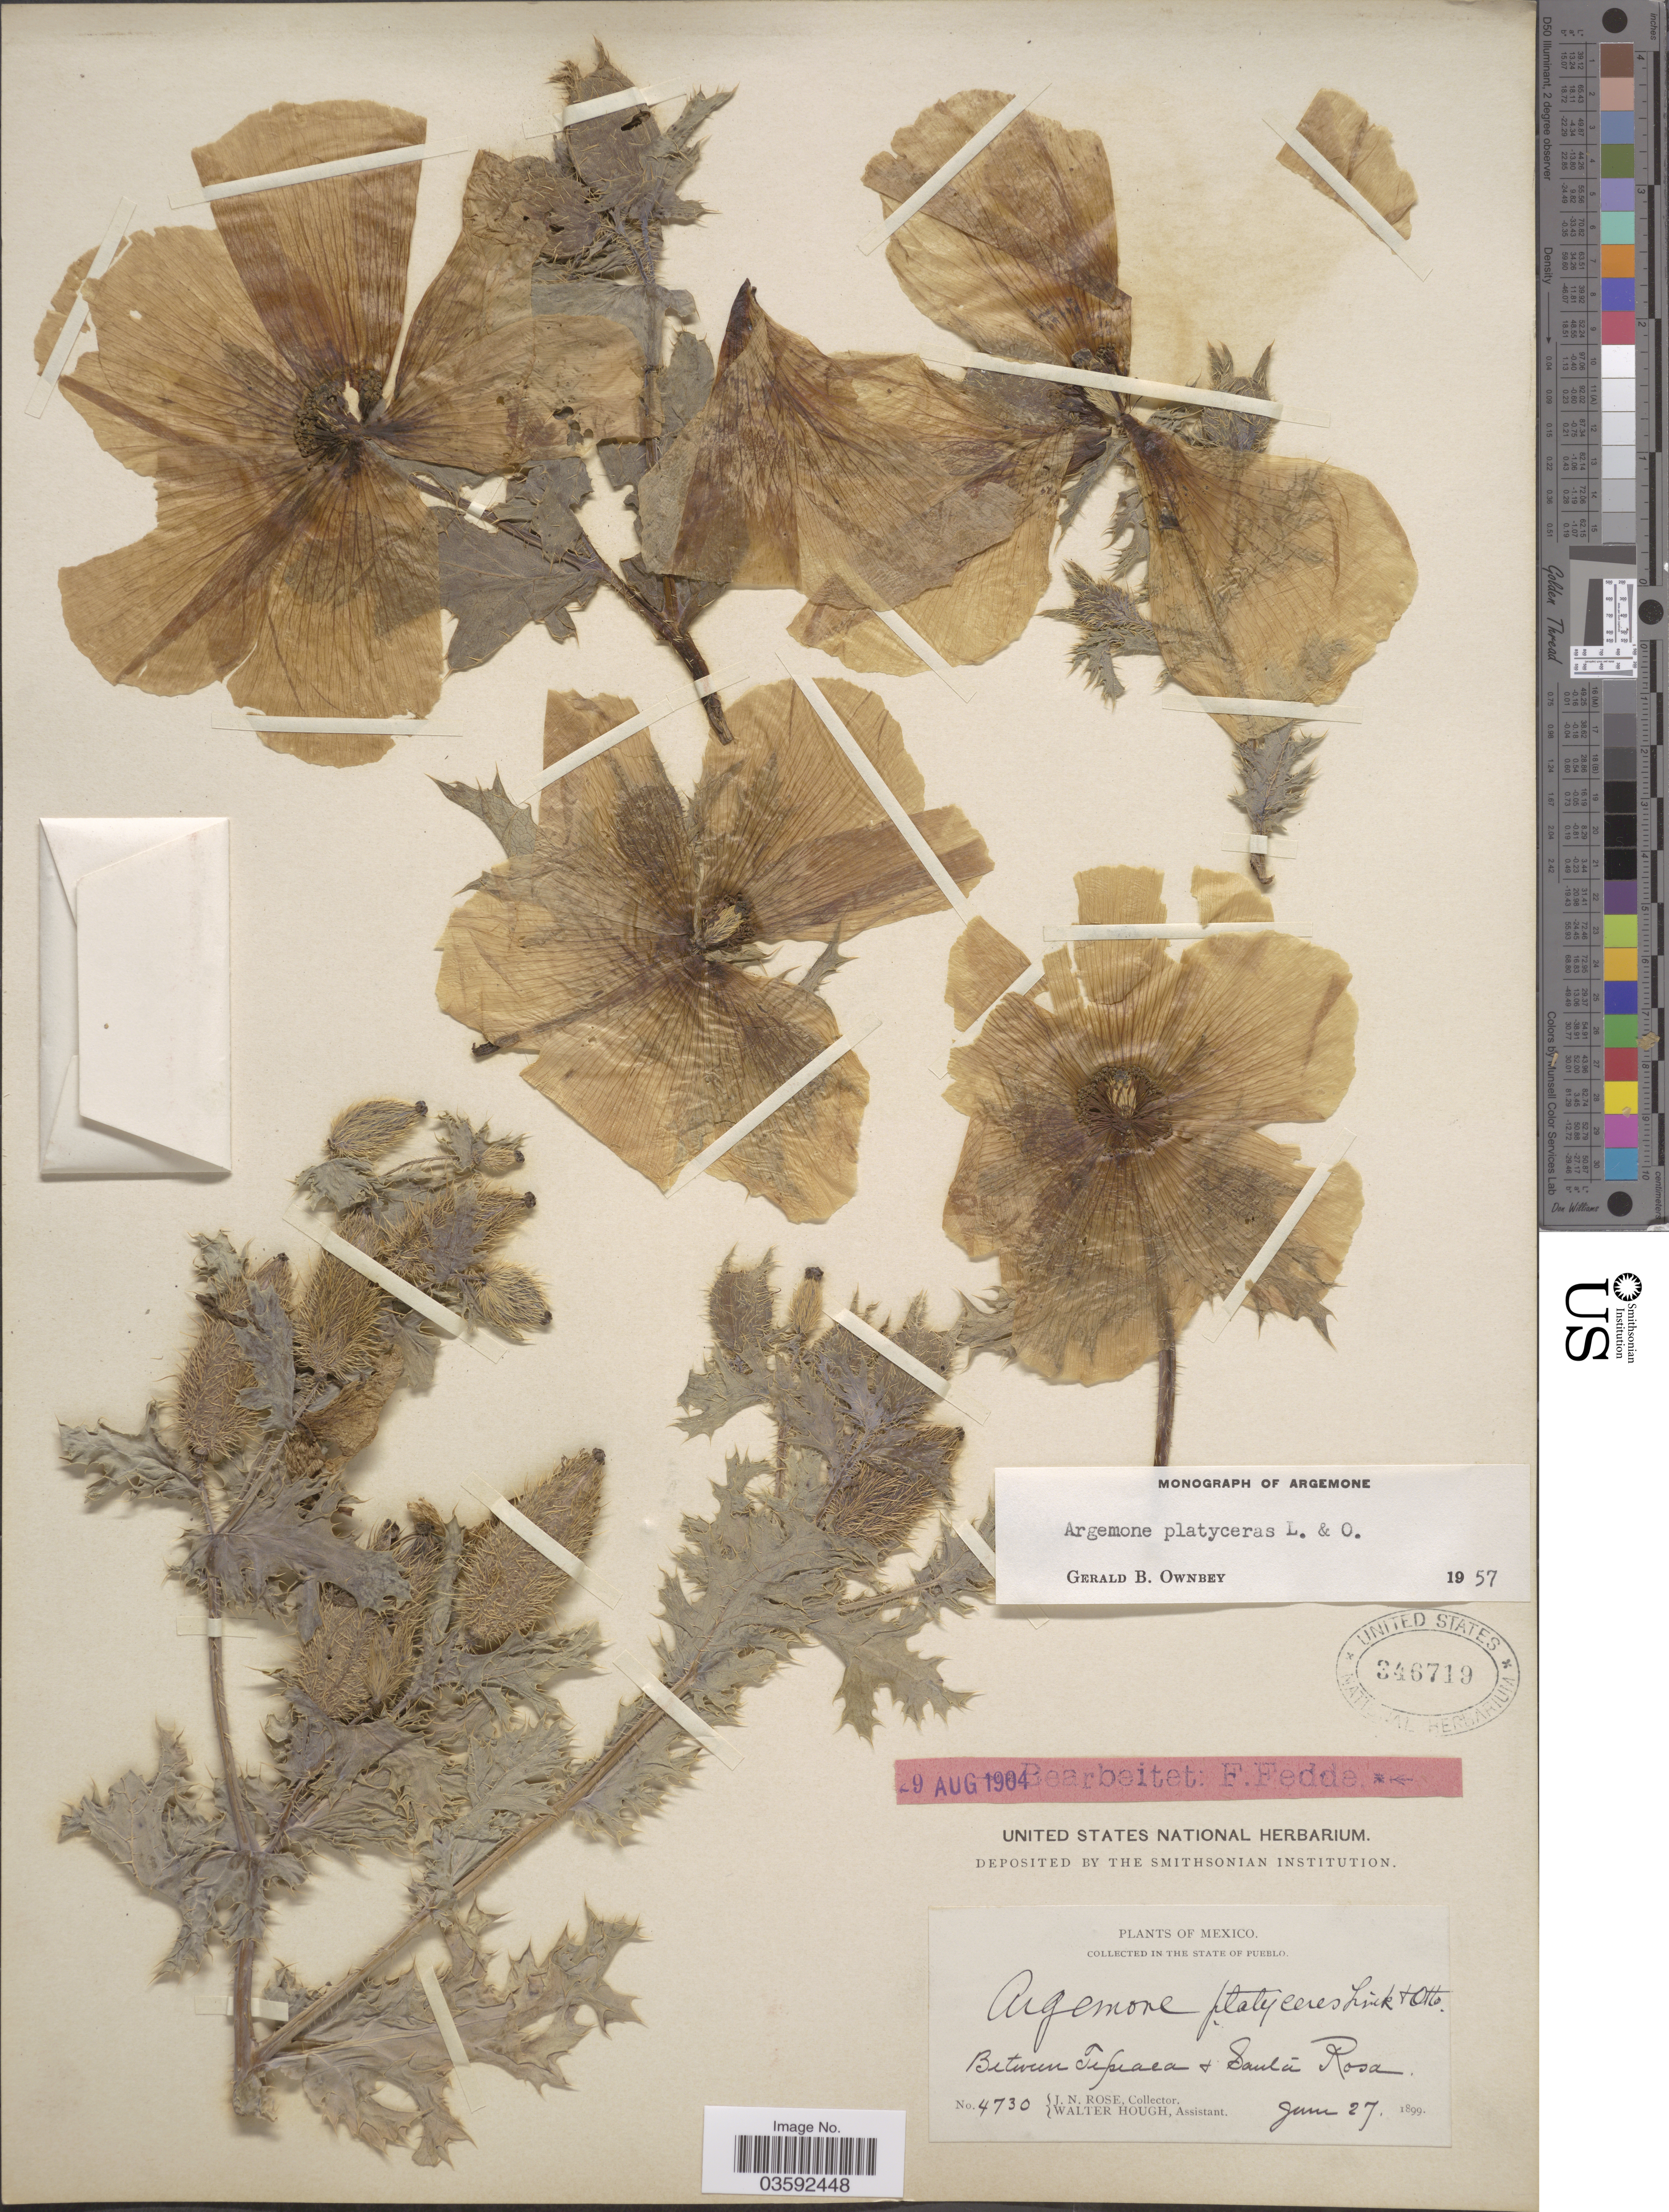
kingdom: Plantae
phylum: Tracheophyta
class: Magnoliopsida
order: Ranunculales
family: Papaveraceae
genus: Argemone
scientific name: Argemone platyceras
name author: Link & Otto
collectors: J. N. Rose & W. Hough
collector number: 4730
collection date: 1899-06-27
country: Mexico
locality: State of Pueblo. Between Tepaca & Santa Rosa.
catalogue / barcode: US 346719